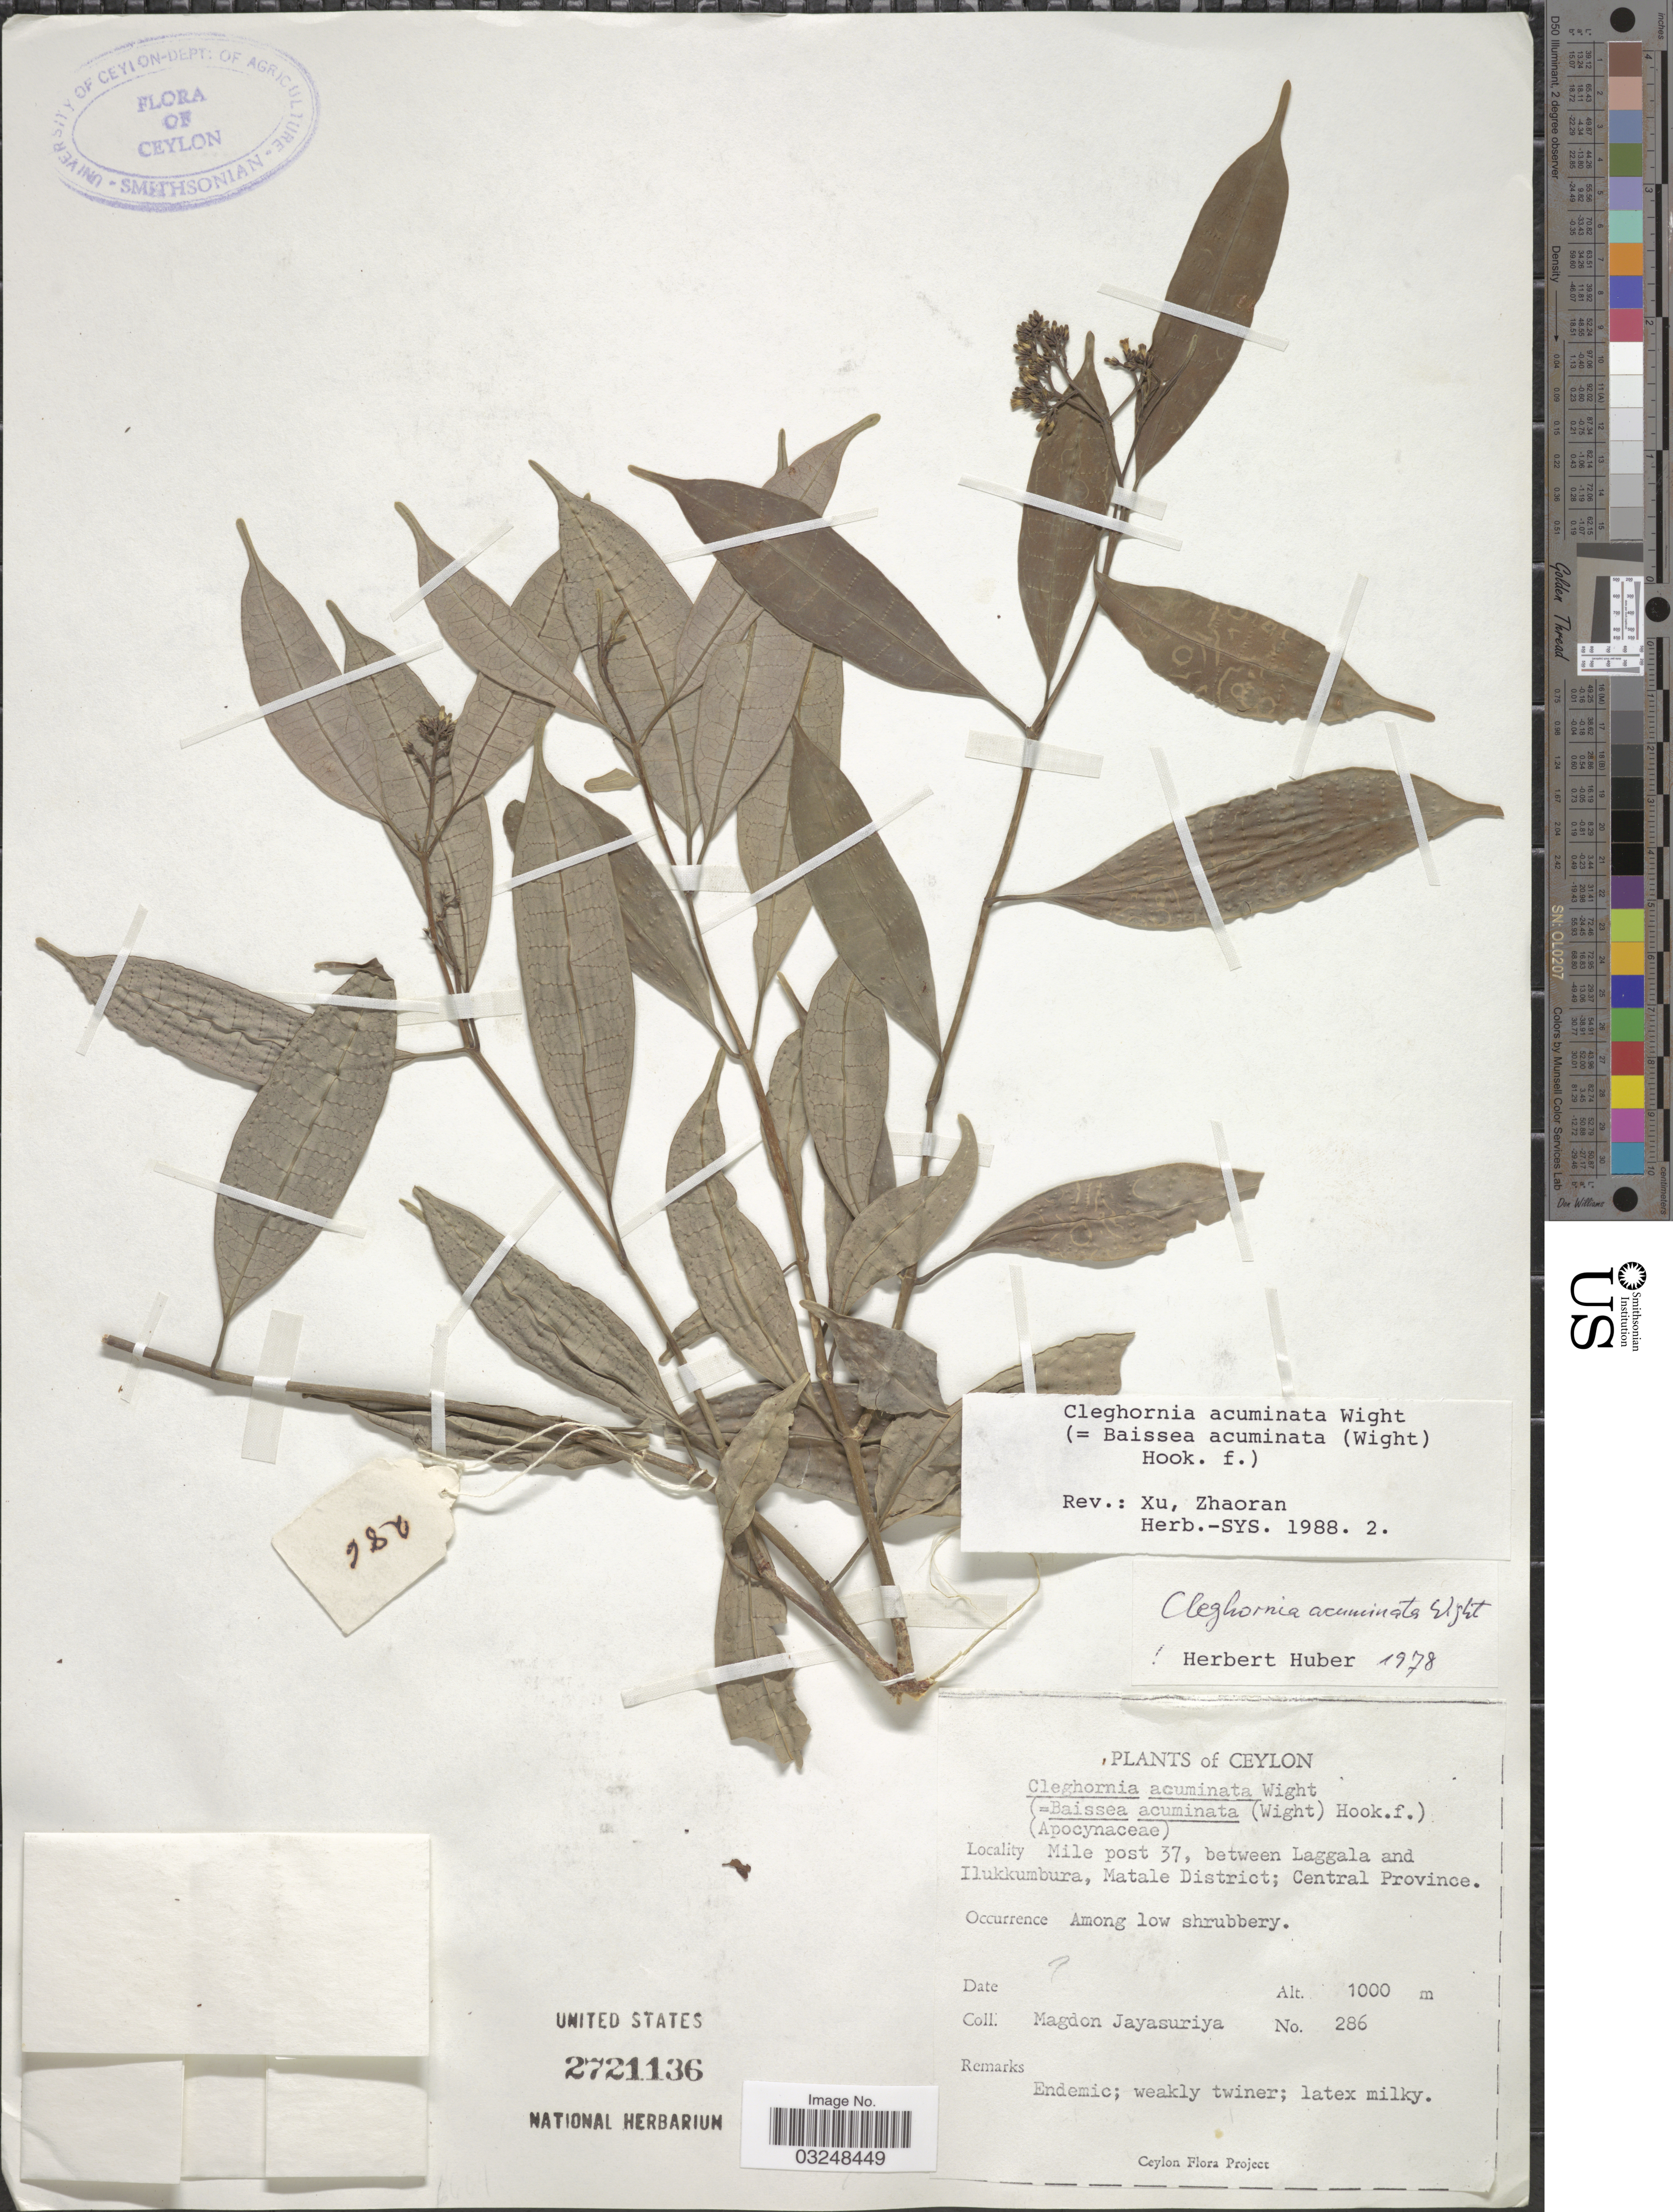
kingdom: Plantae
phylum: Tracheophyta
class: Magnoliopsida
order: Gentianales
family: Apocynaceae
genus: Cleghornia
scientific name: Cleghornia acuminata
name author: Wight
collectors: A. H. Jayasuriya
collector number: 286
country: Sri Lanka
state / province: Central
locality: Ceylon, Mile post 37, between Laggala and Ilukkumbura, Matale District; Central Province.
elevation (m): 1000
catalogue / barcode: US 2721136